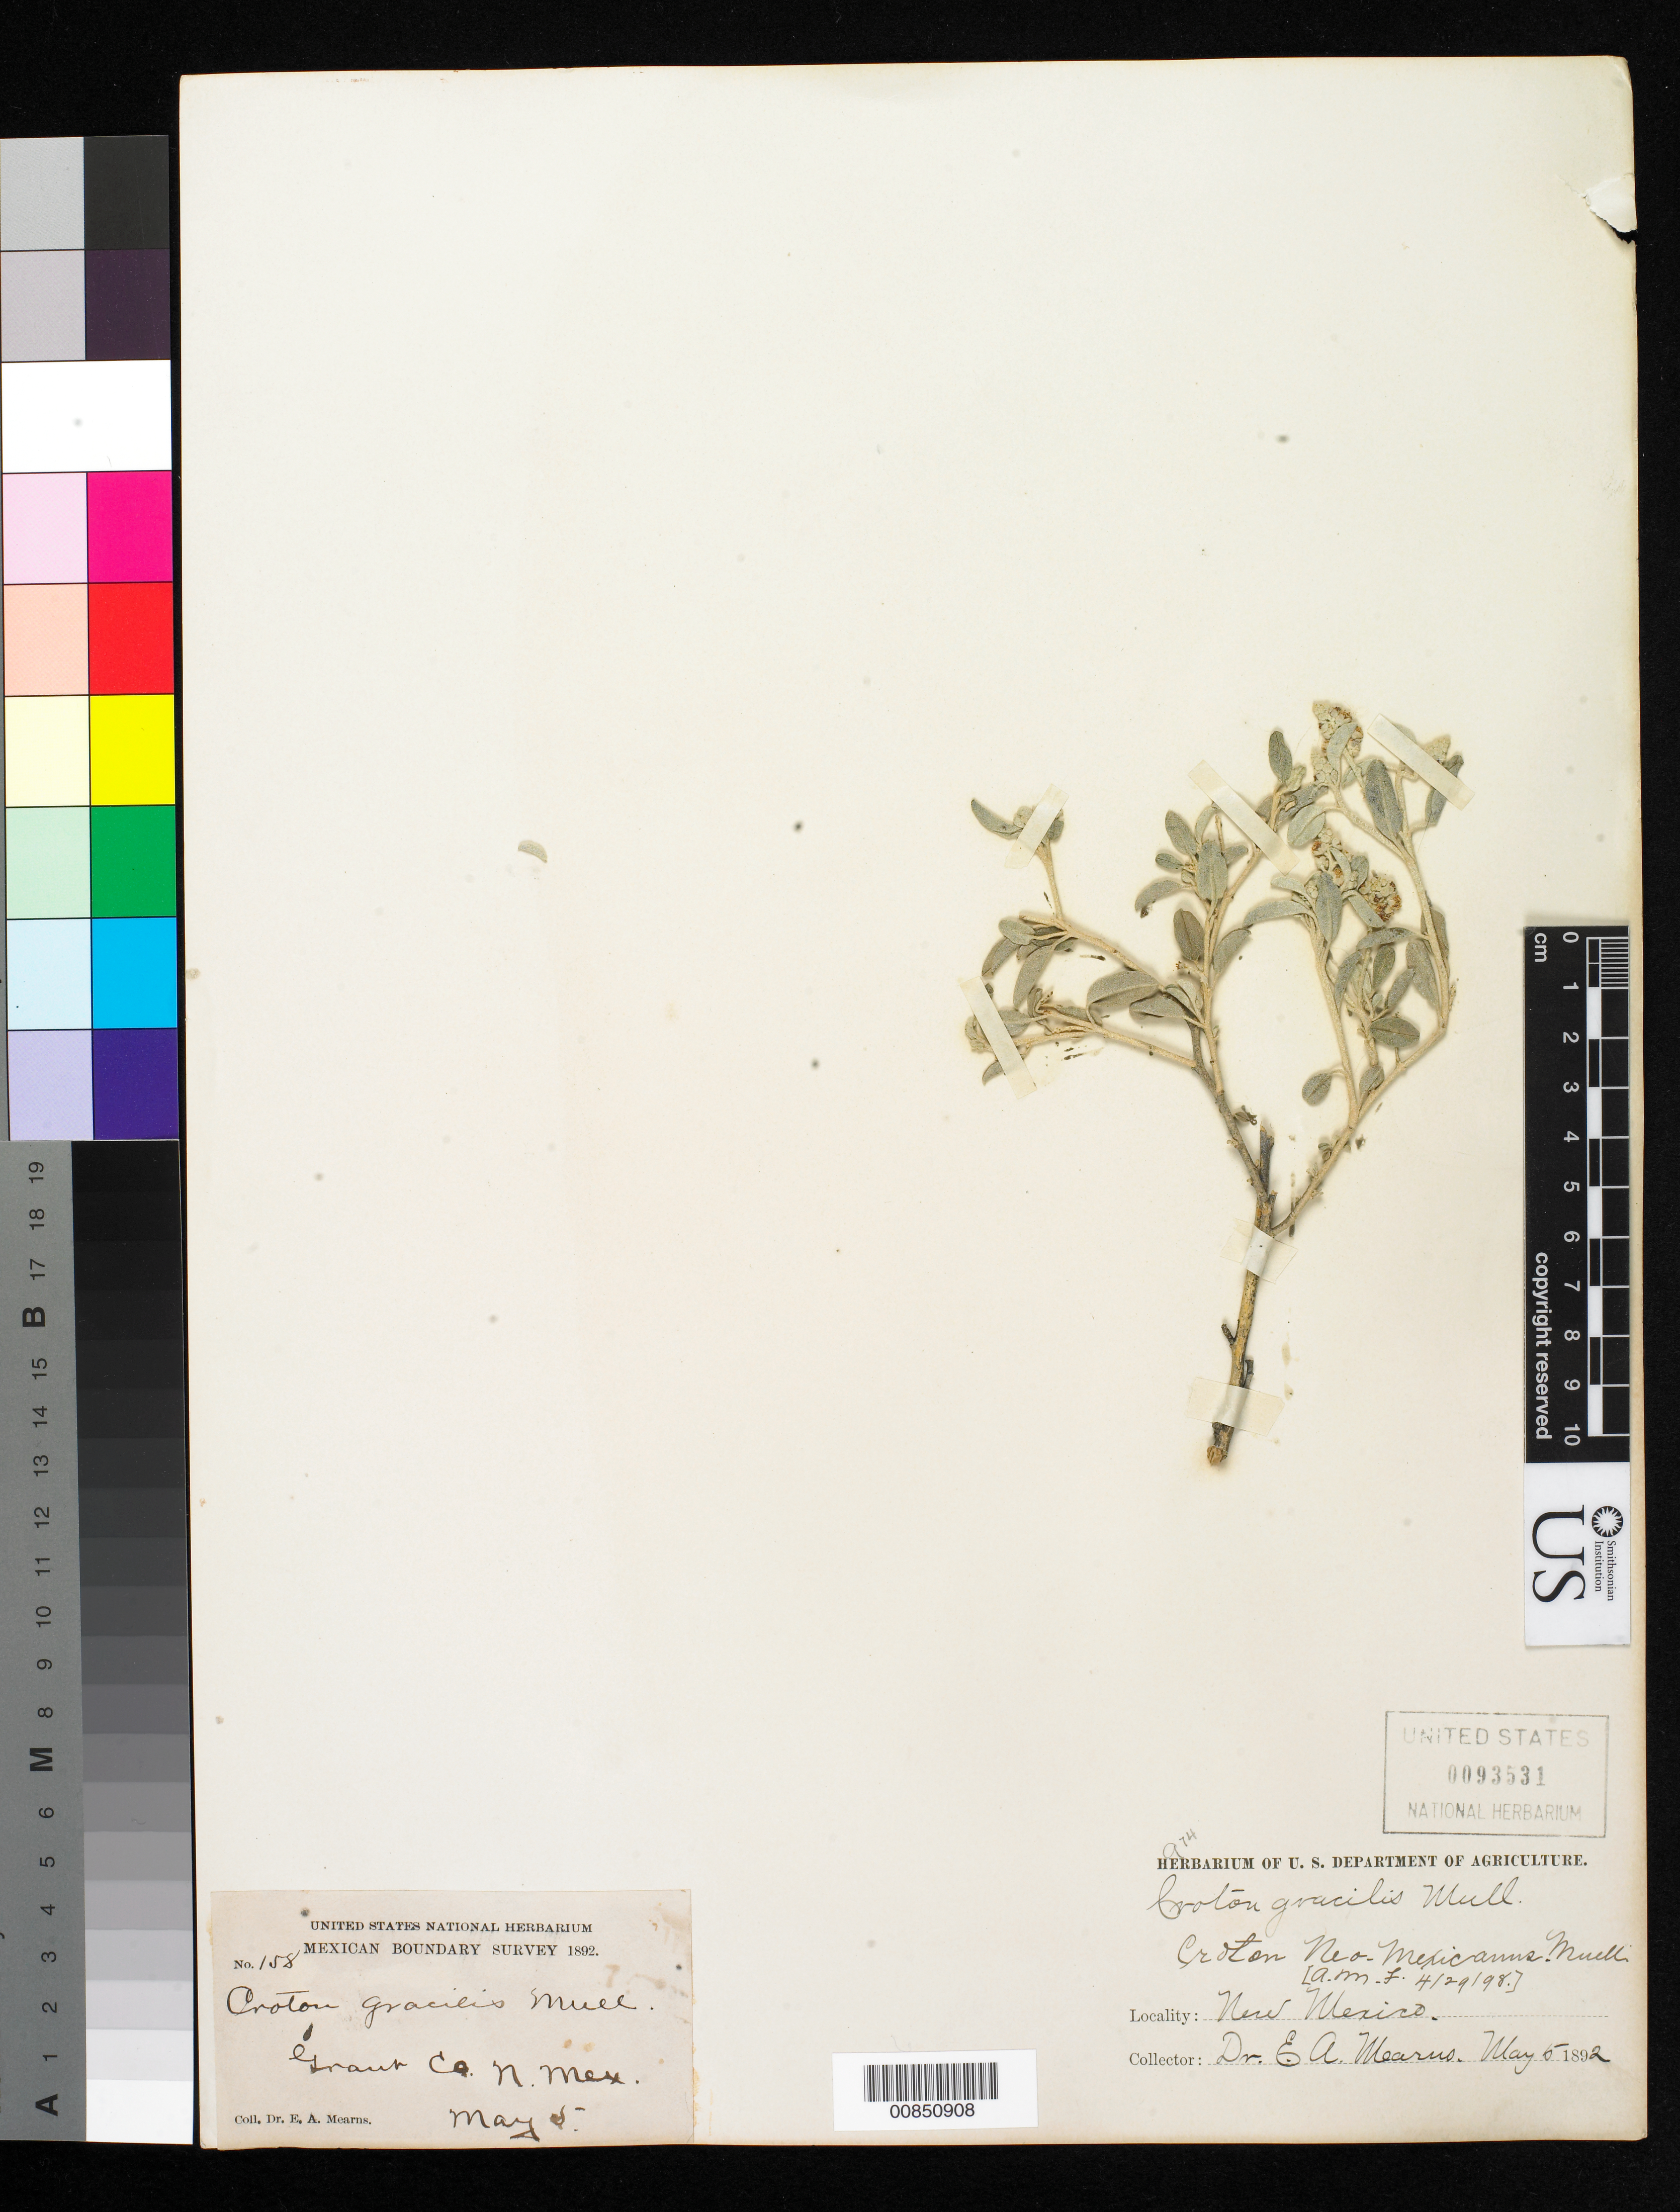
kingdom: Plantae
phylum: Tracheophyta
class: Magnoliopsida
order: Malpighiales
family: Euphorbiaceae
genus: Croton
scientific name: Croton neomexicanus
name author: Müll. Arg.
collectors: E. A. Mearns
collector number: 158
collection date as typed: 05 May 1892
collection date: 1892-05-05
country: United States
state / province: New Mexico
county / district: Grant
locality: Grant County, New Mexico.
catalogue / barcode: US 93531